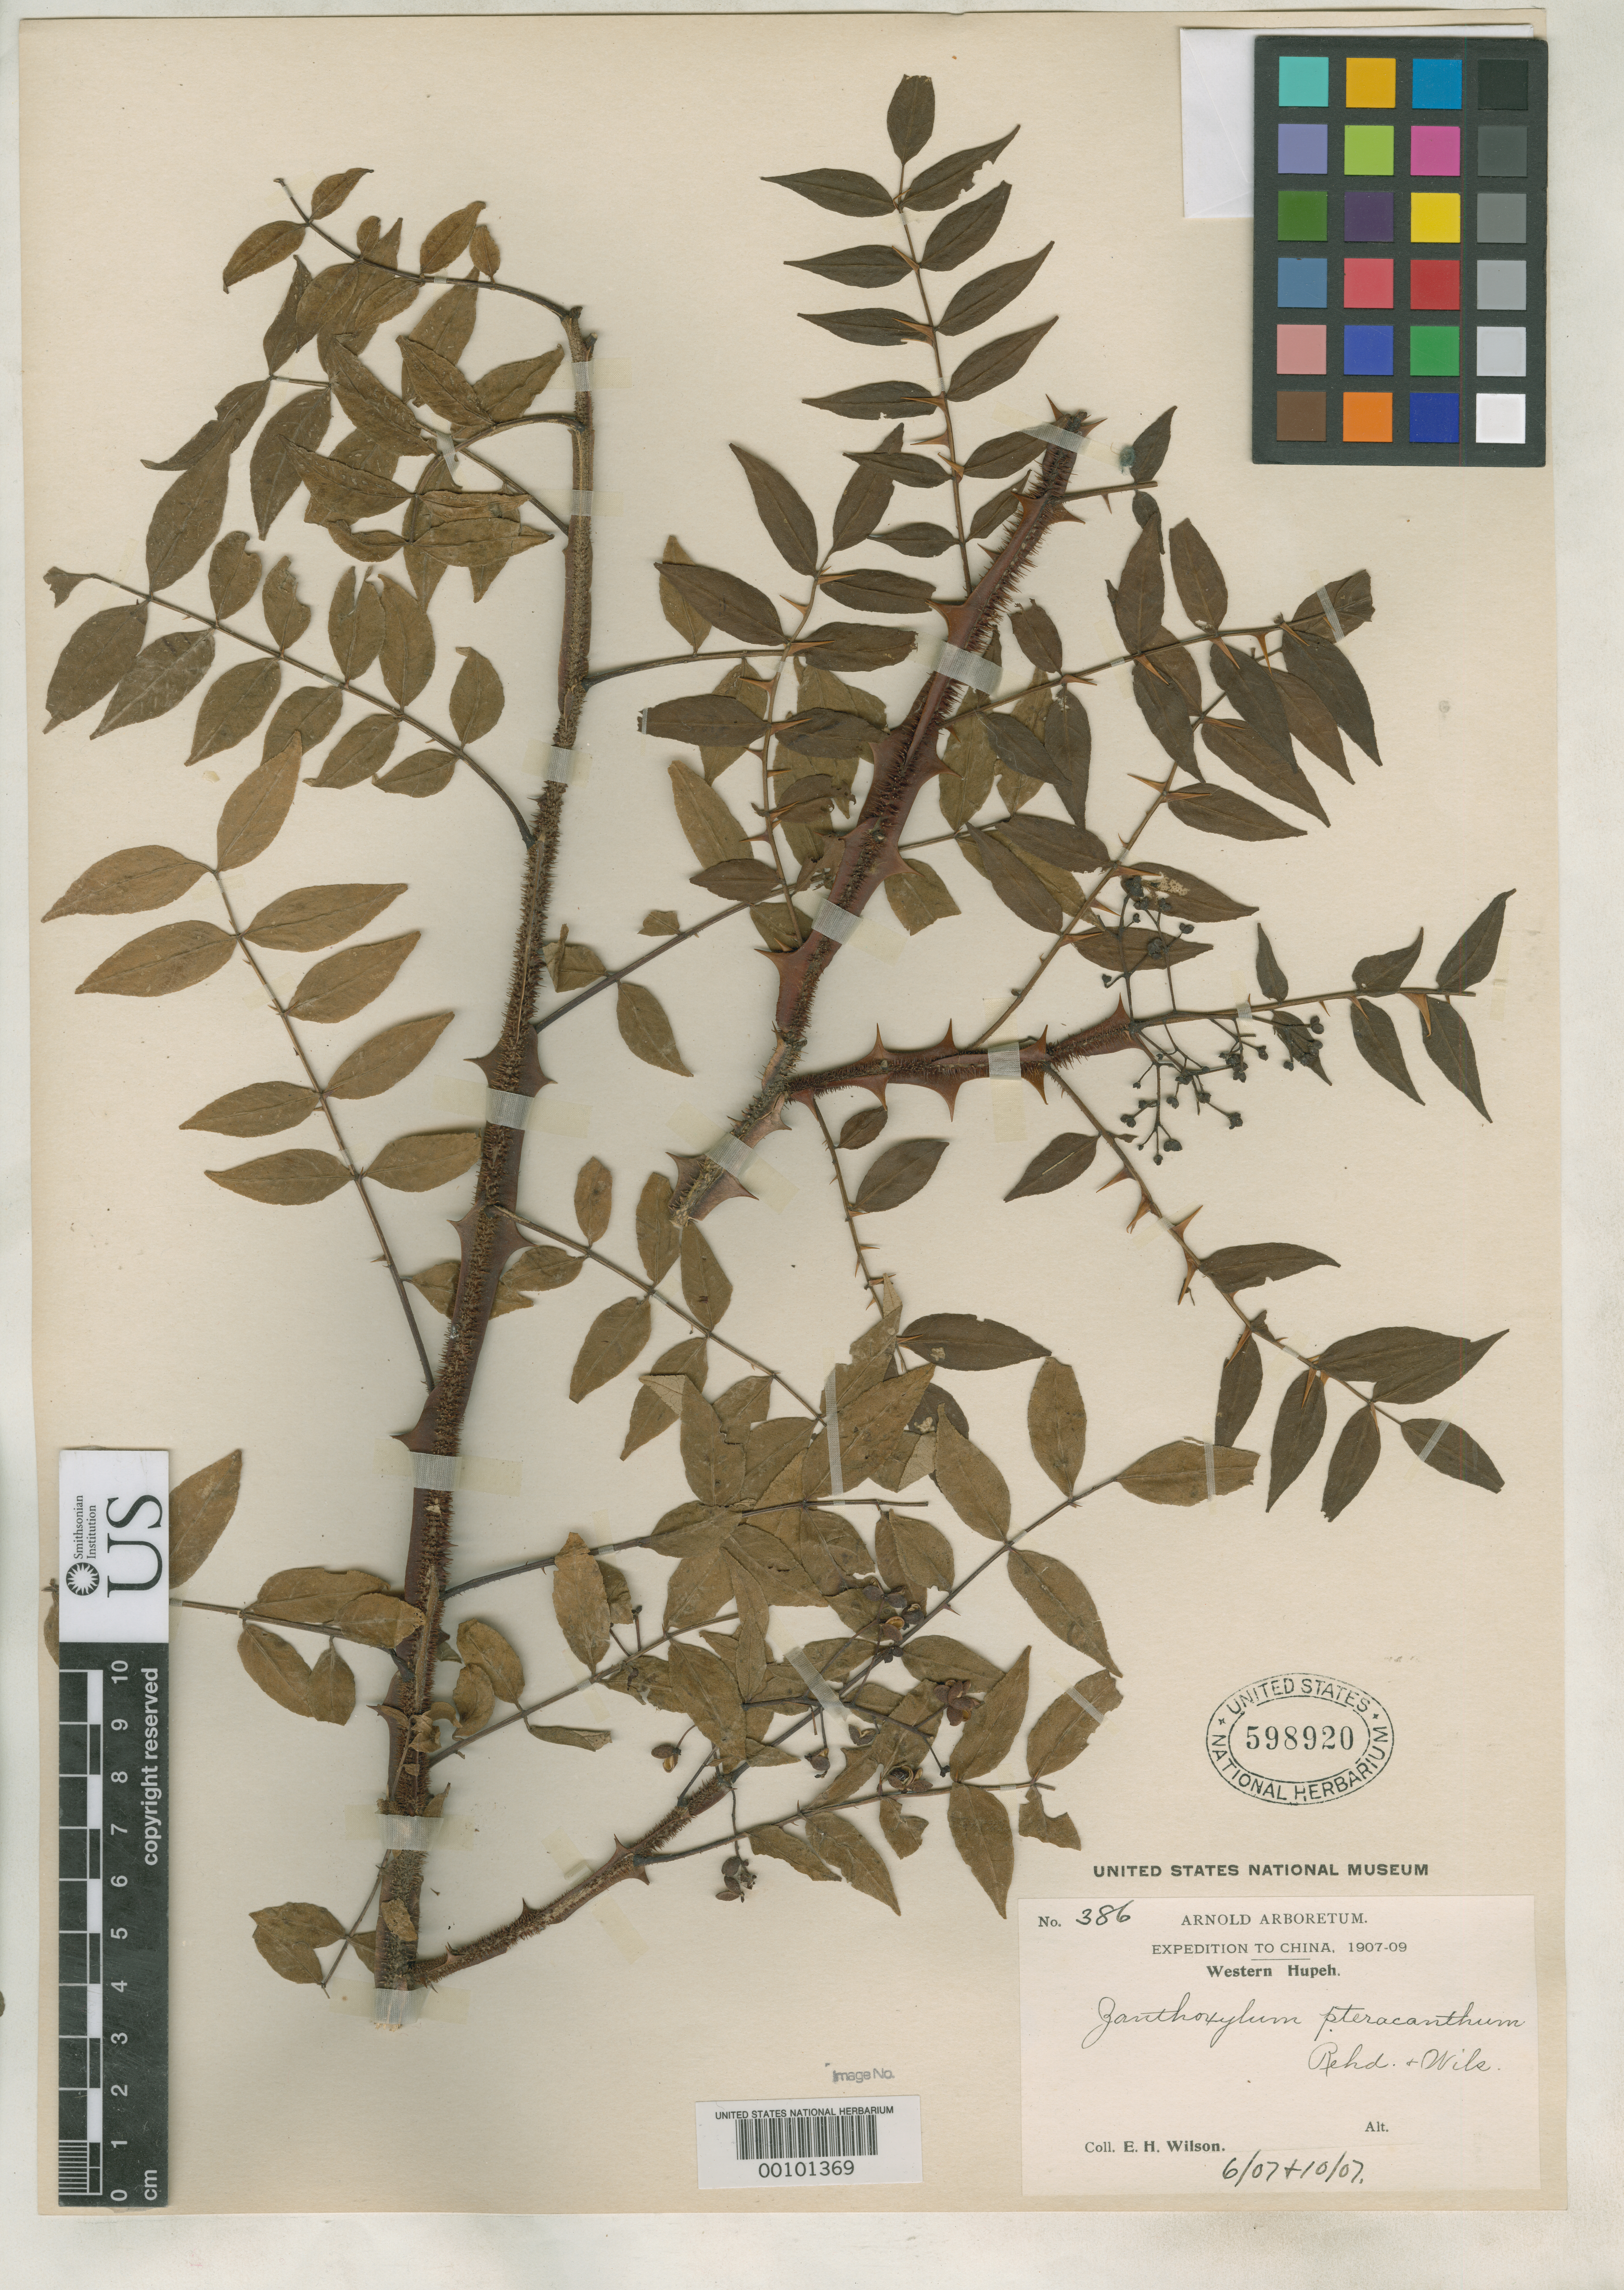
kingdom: Plantae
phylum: Tracheophyta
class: Magnoliopsida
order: Sapindales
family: Rutaceae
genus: Zanthoxylum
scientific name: Zanthoxylum pteracanthum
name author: Rehder & E.H. Wilson in Sarg.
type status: Isotype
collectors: E. H. Wilson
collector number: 386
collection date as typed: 07 Jun 1907 and 07 Oct 1907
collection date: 1907-06-07,1907-10-07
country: China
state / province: Hubei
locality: Westen Hupeh, Hsing-shan hsien.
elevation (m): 1100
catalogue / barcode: US 598920